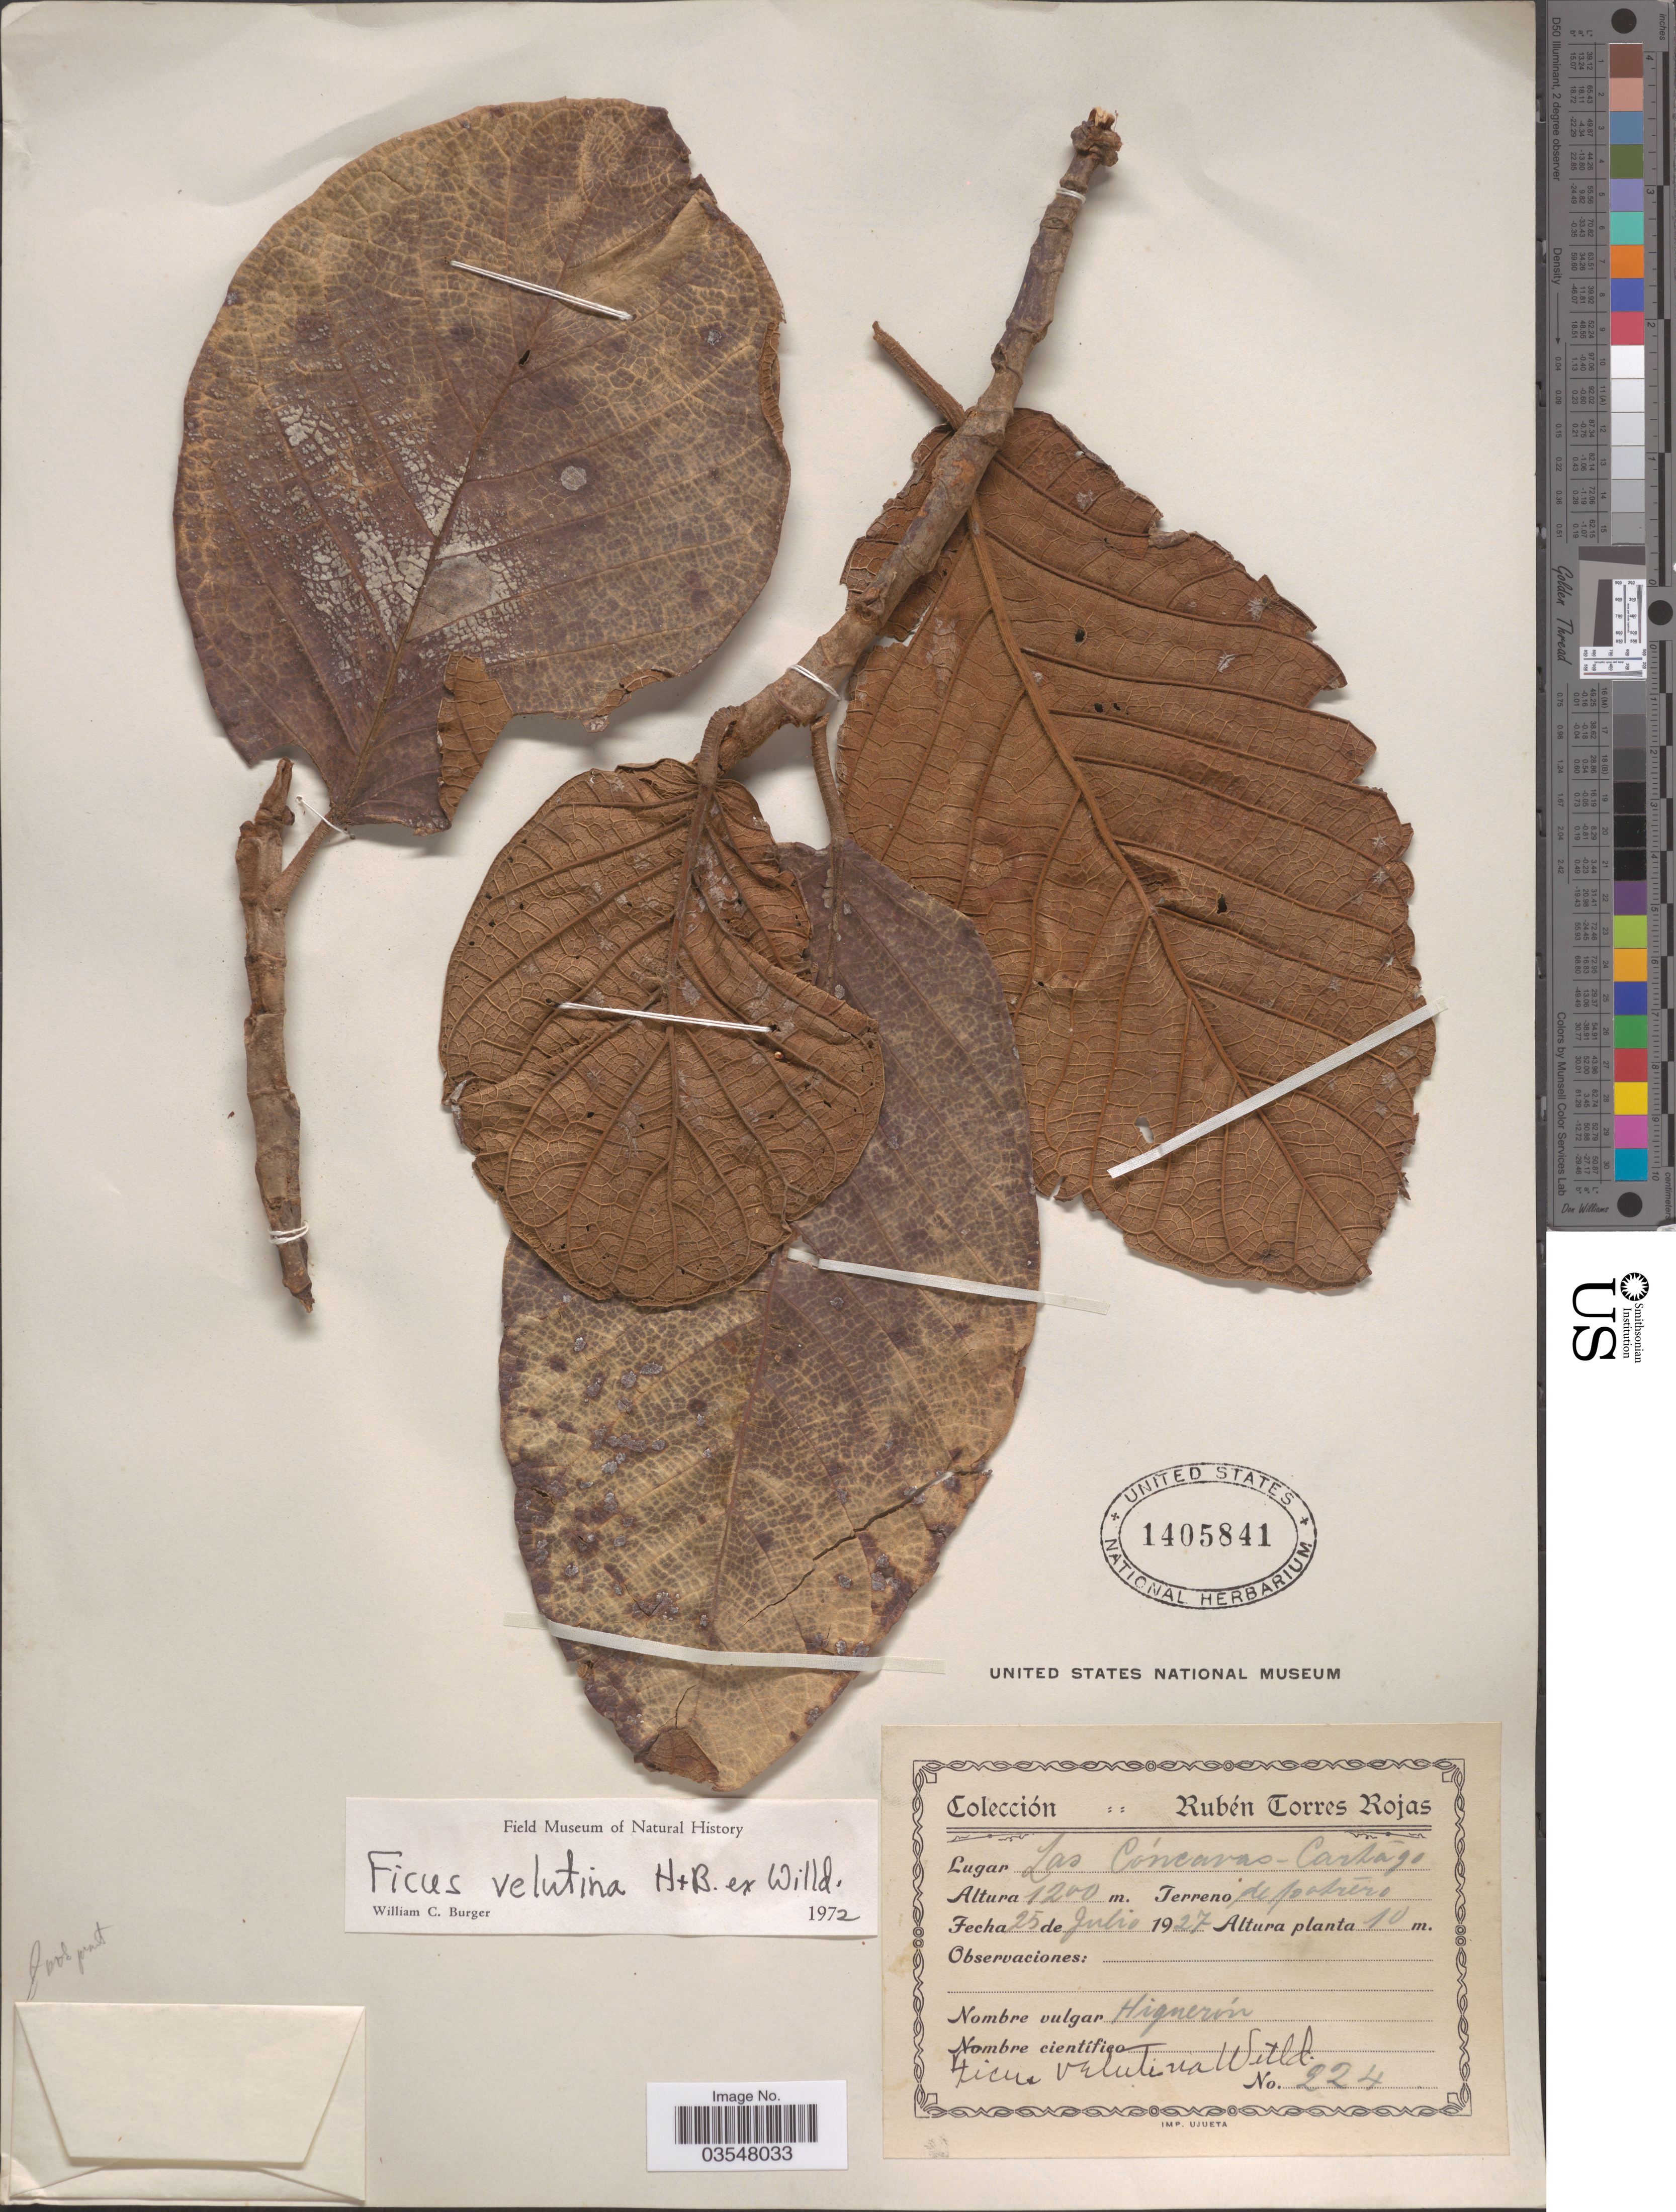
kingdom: Plantae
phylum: Tracheophyta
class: Magnoliopsida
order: Rosales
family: Moraceae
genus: Ficus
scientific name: Ficus velutina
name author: Humb. & Bonpl. ex Willd.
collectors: R. Torres Rojas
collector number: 224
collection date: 1927-07-25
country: Costa Rica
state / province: Cartago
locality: Los Concavas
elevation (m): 1200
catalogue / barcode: US 1405841